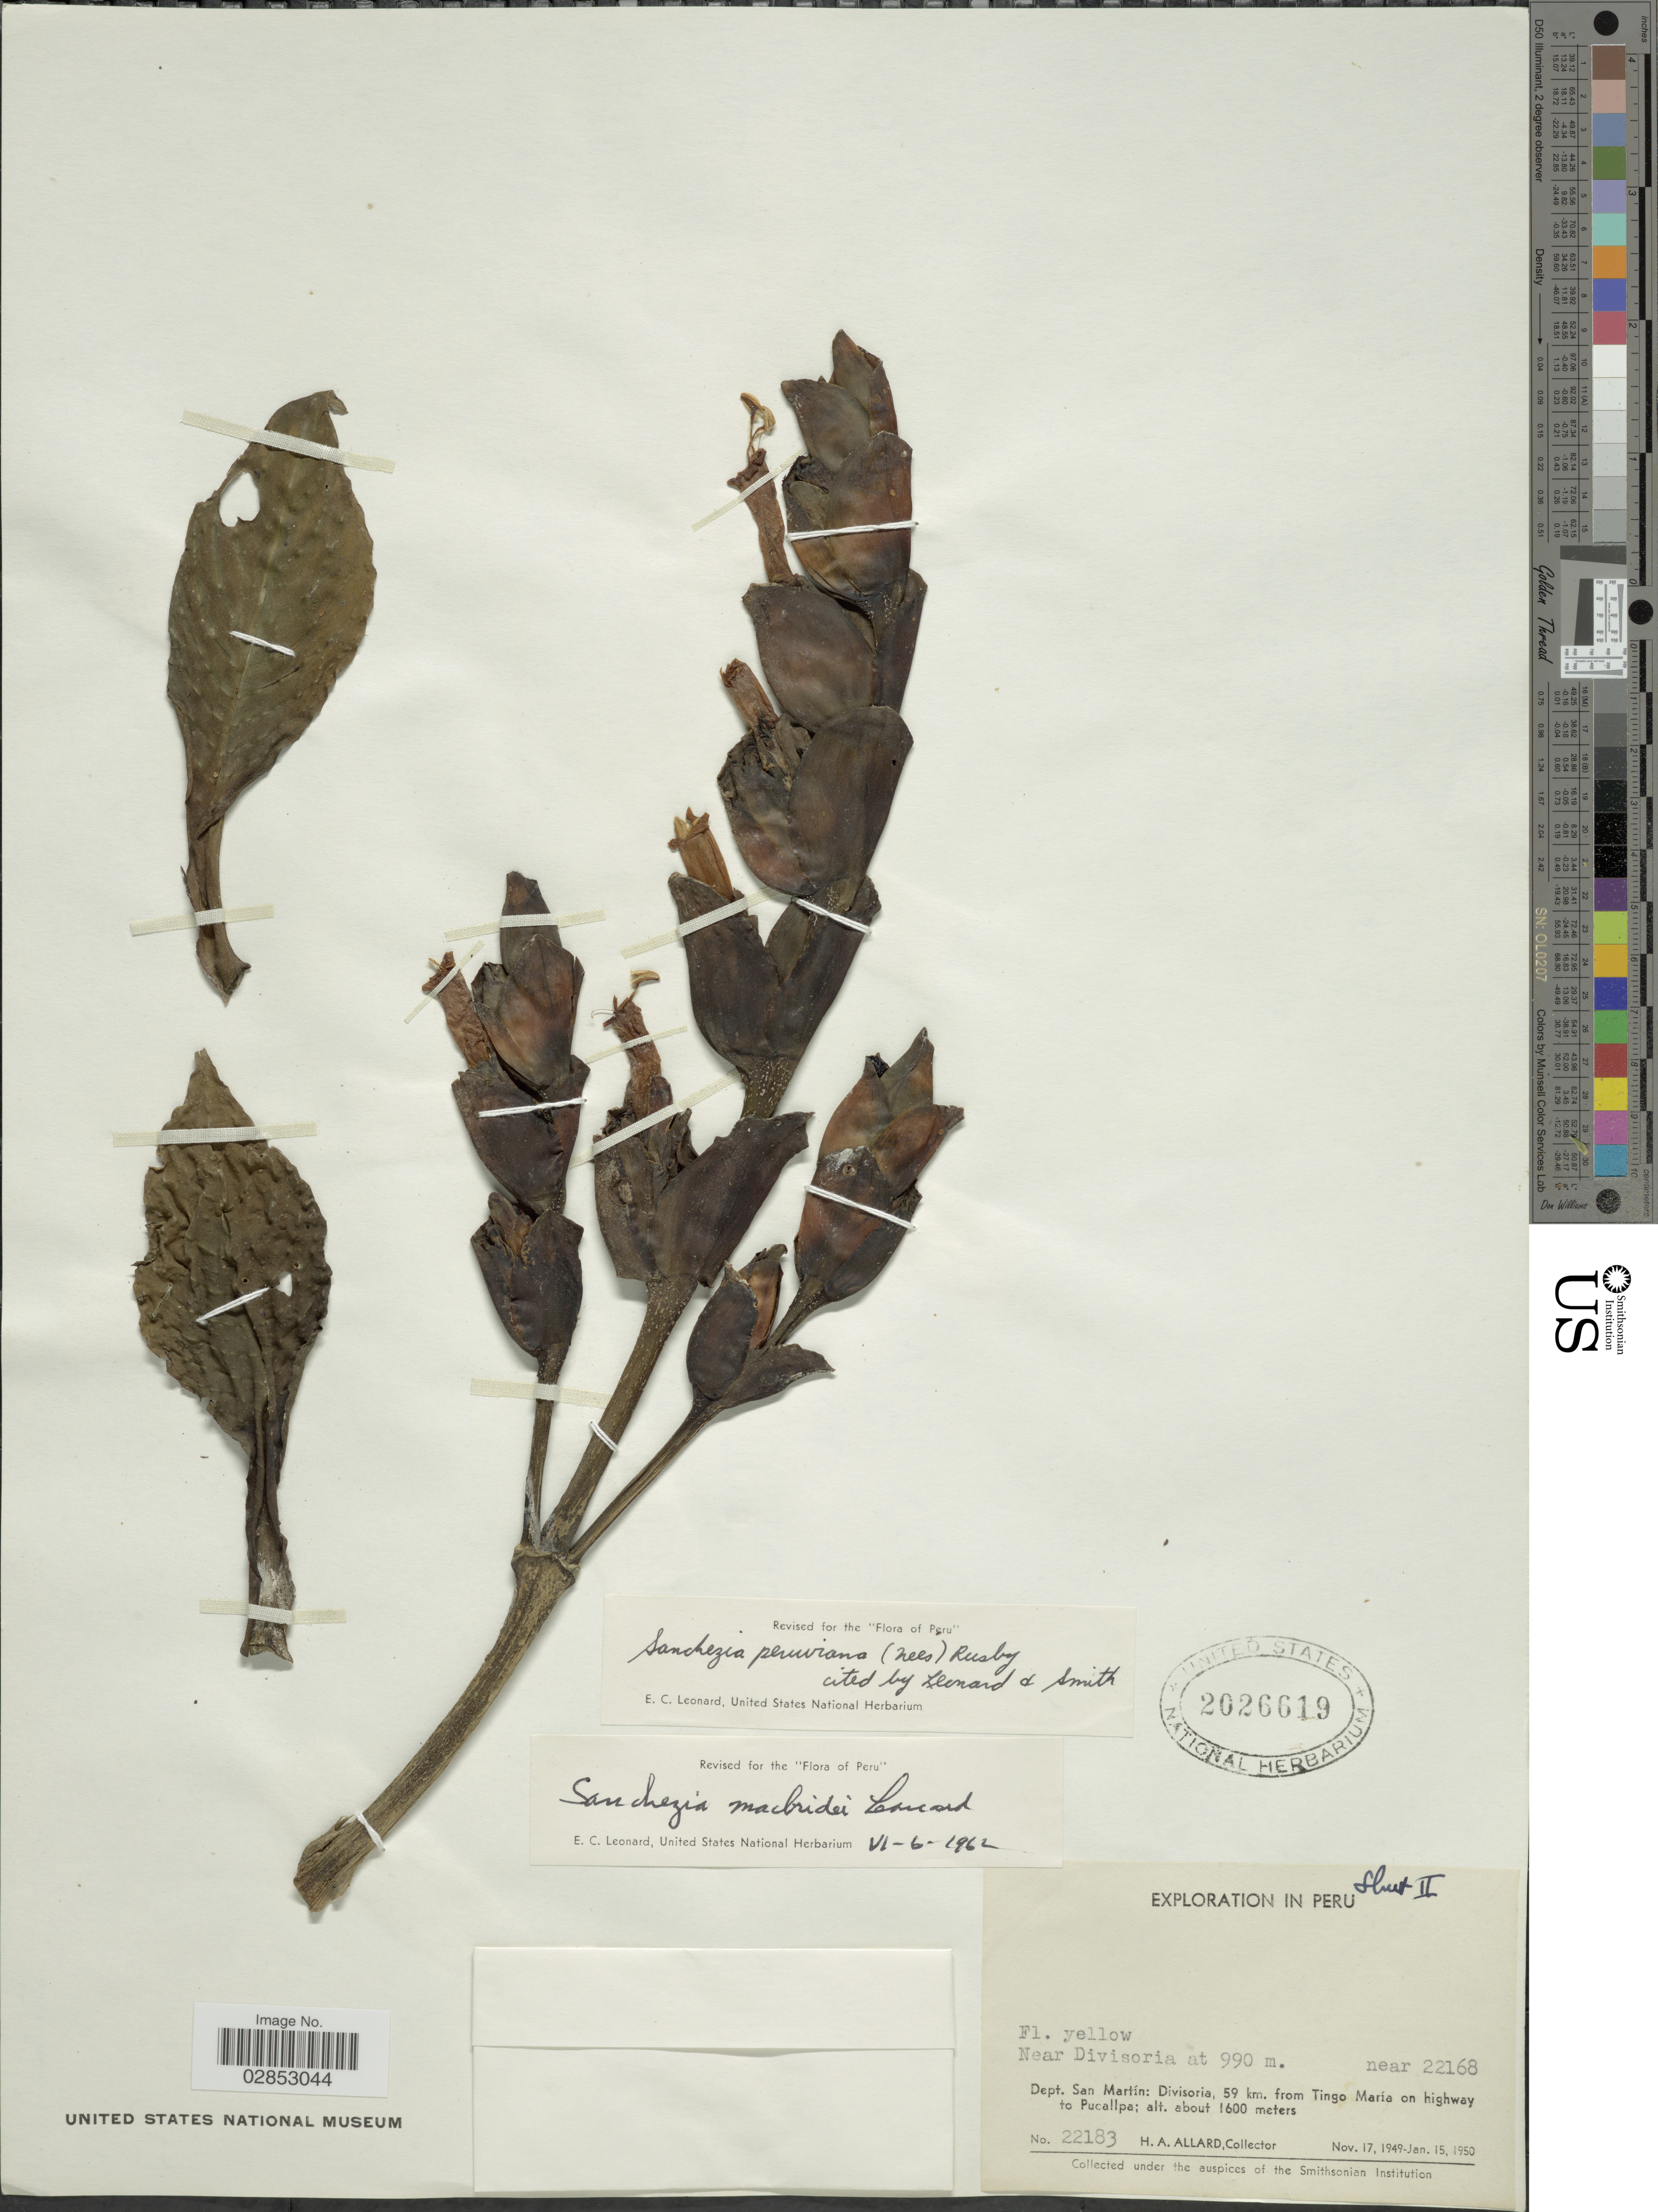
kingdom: Plantae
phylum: Tracheophyta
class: Magnoliopsida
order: Lamiales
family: Acanthaceae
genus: Sanchezia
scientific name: Sanchezia oblonga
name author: Ruiz & Pav.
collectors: H. A. Allard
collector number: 22183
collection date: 1949-11-17/1950-01-15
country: Peru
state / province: San Martín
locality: Dept. San Martin: Divisoria, 59 km. from Tingo María on highway to Pucallpa.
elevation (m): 1600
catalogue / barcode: US 2026619